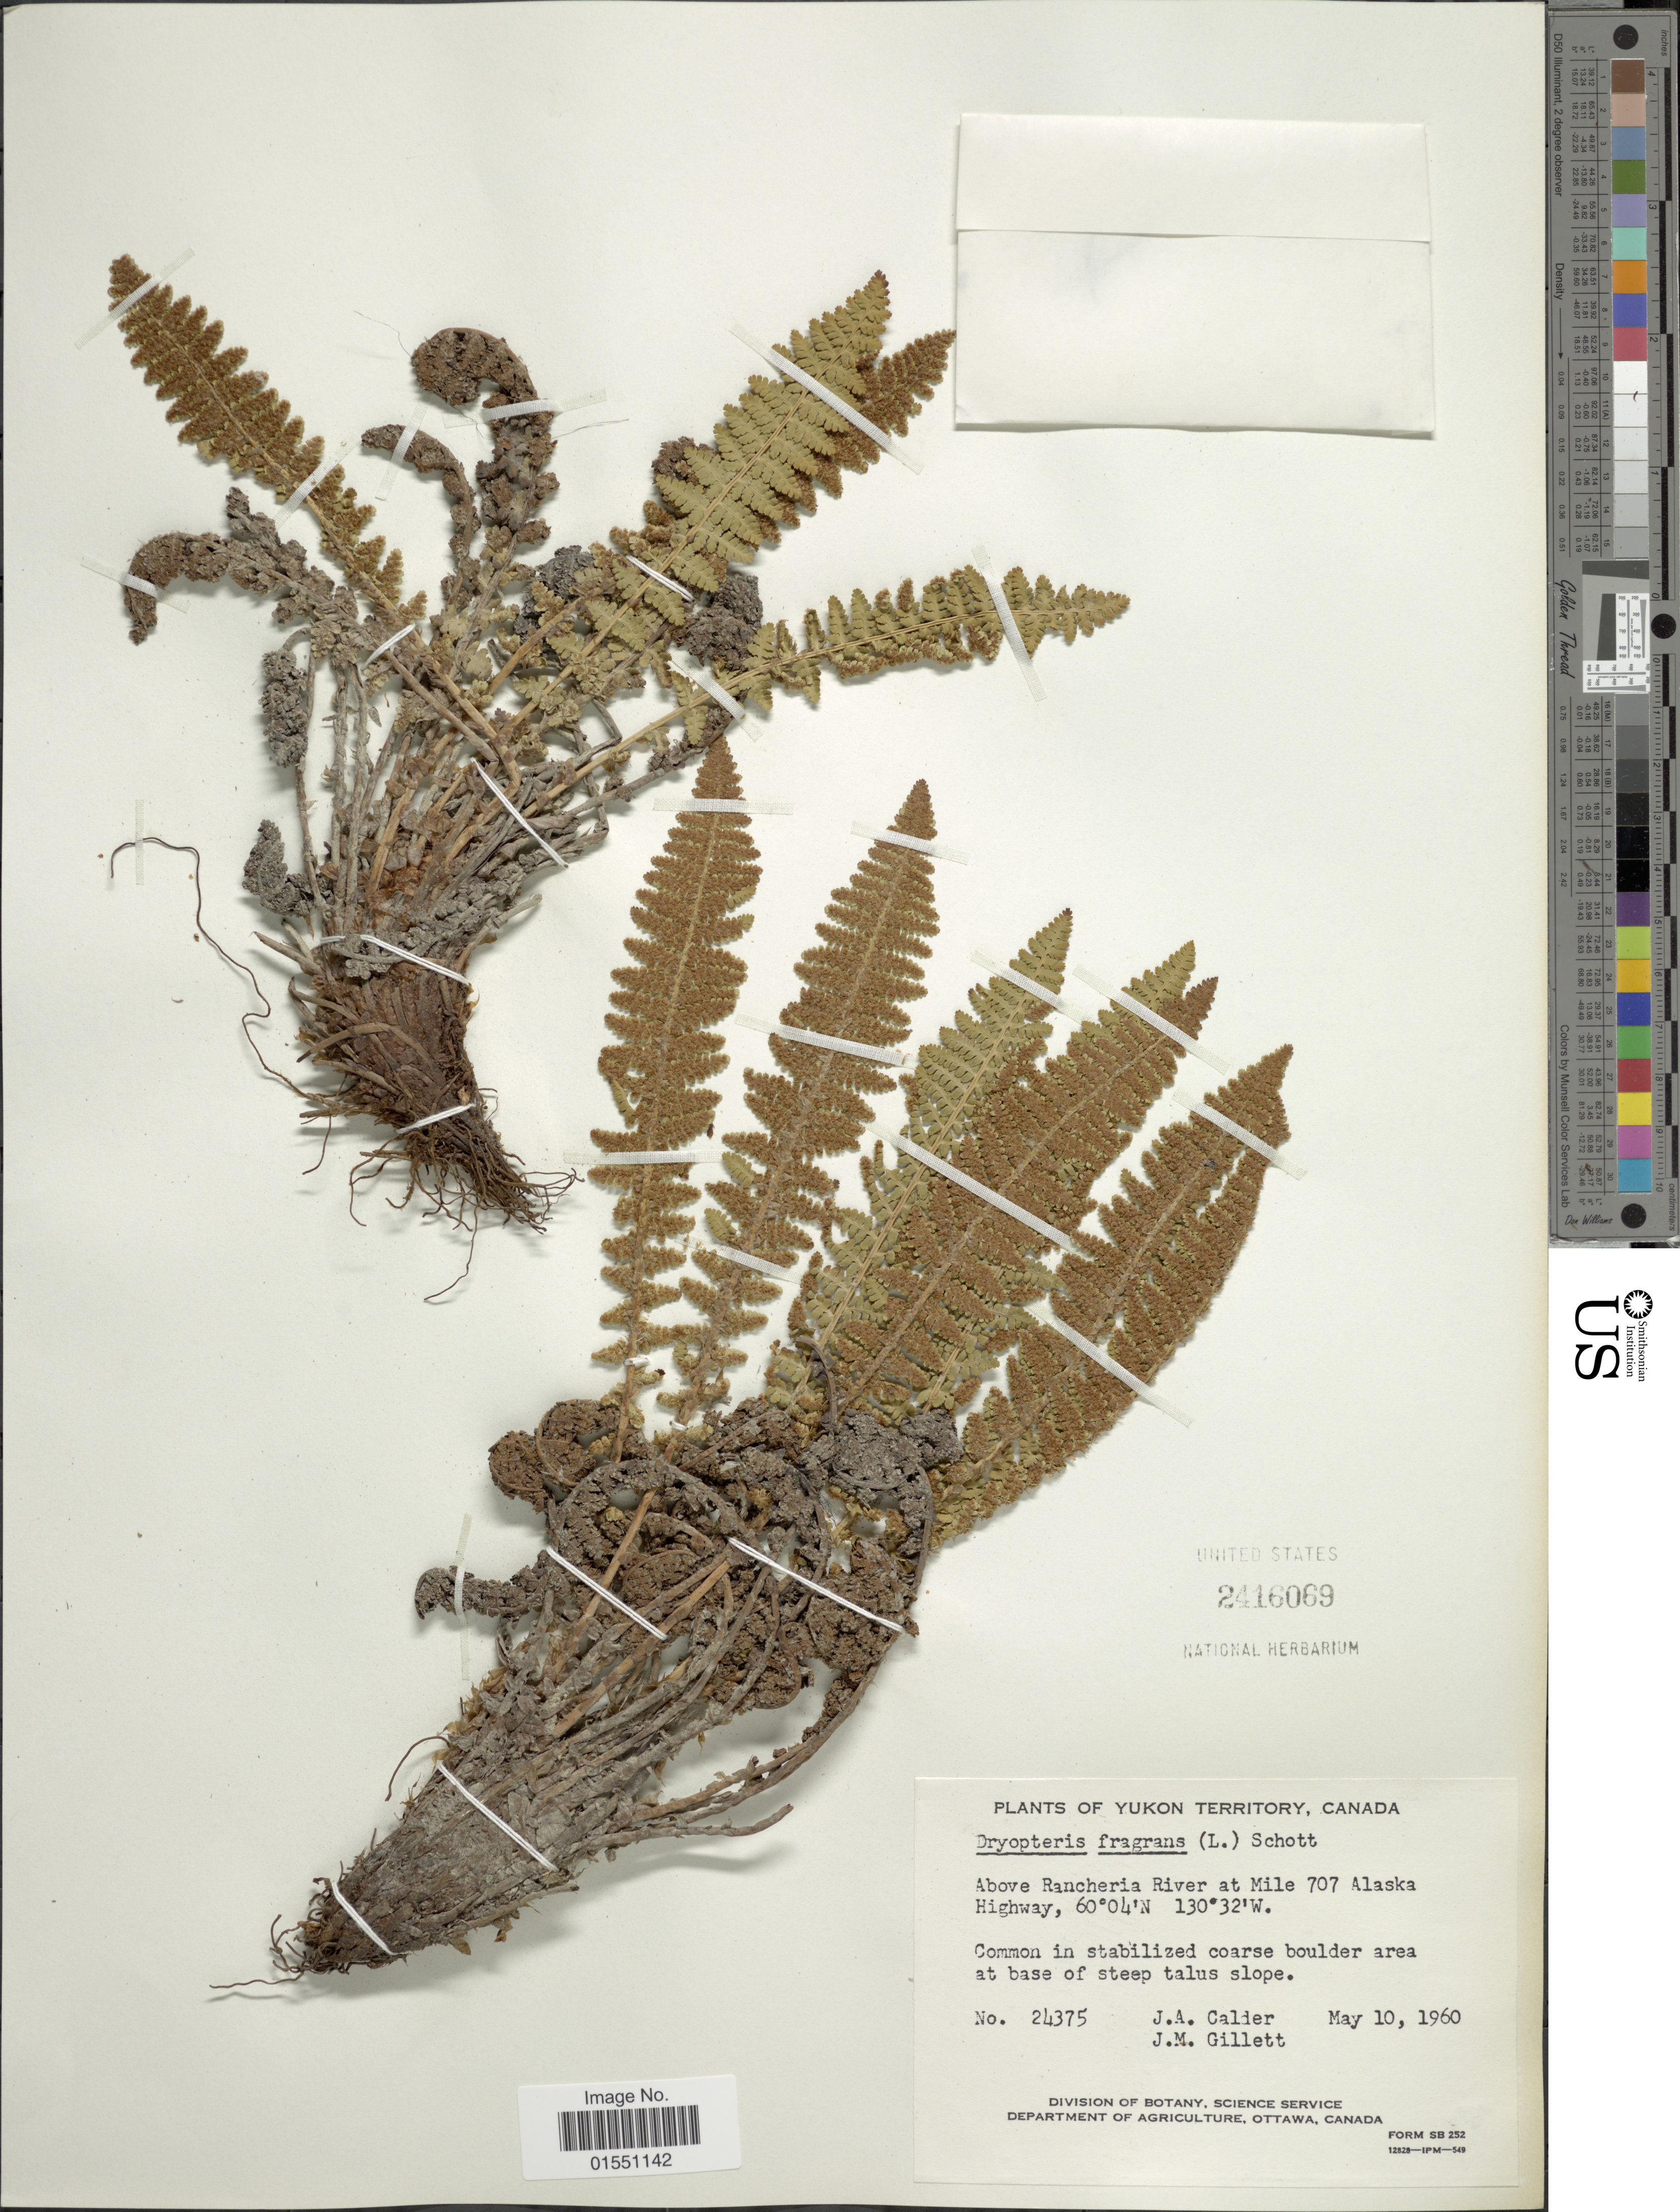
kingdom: Plantae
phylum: Tracheophyta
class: Polypodiopsida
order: Polypodiales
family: Dryopteridaceae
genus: Dryopteris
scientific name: Dryopteris fragrans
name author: (L.) Schott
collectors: J. A. Calder & J. M. Gillett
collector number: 24375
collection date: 1960-05-10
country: Canada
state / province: Yukon Territory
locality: Above Rancheria River at Mile 707 Alaska Highway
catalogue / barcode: US 2416069